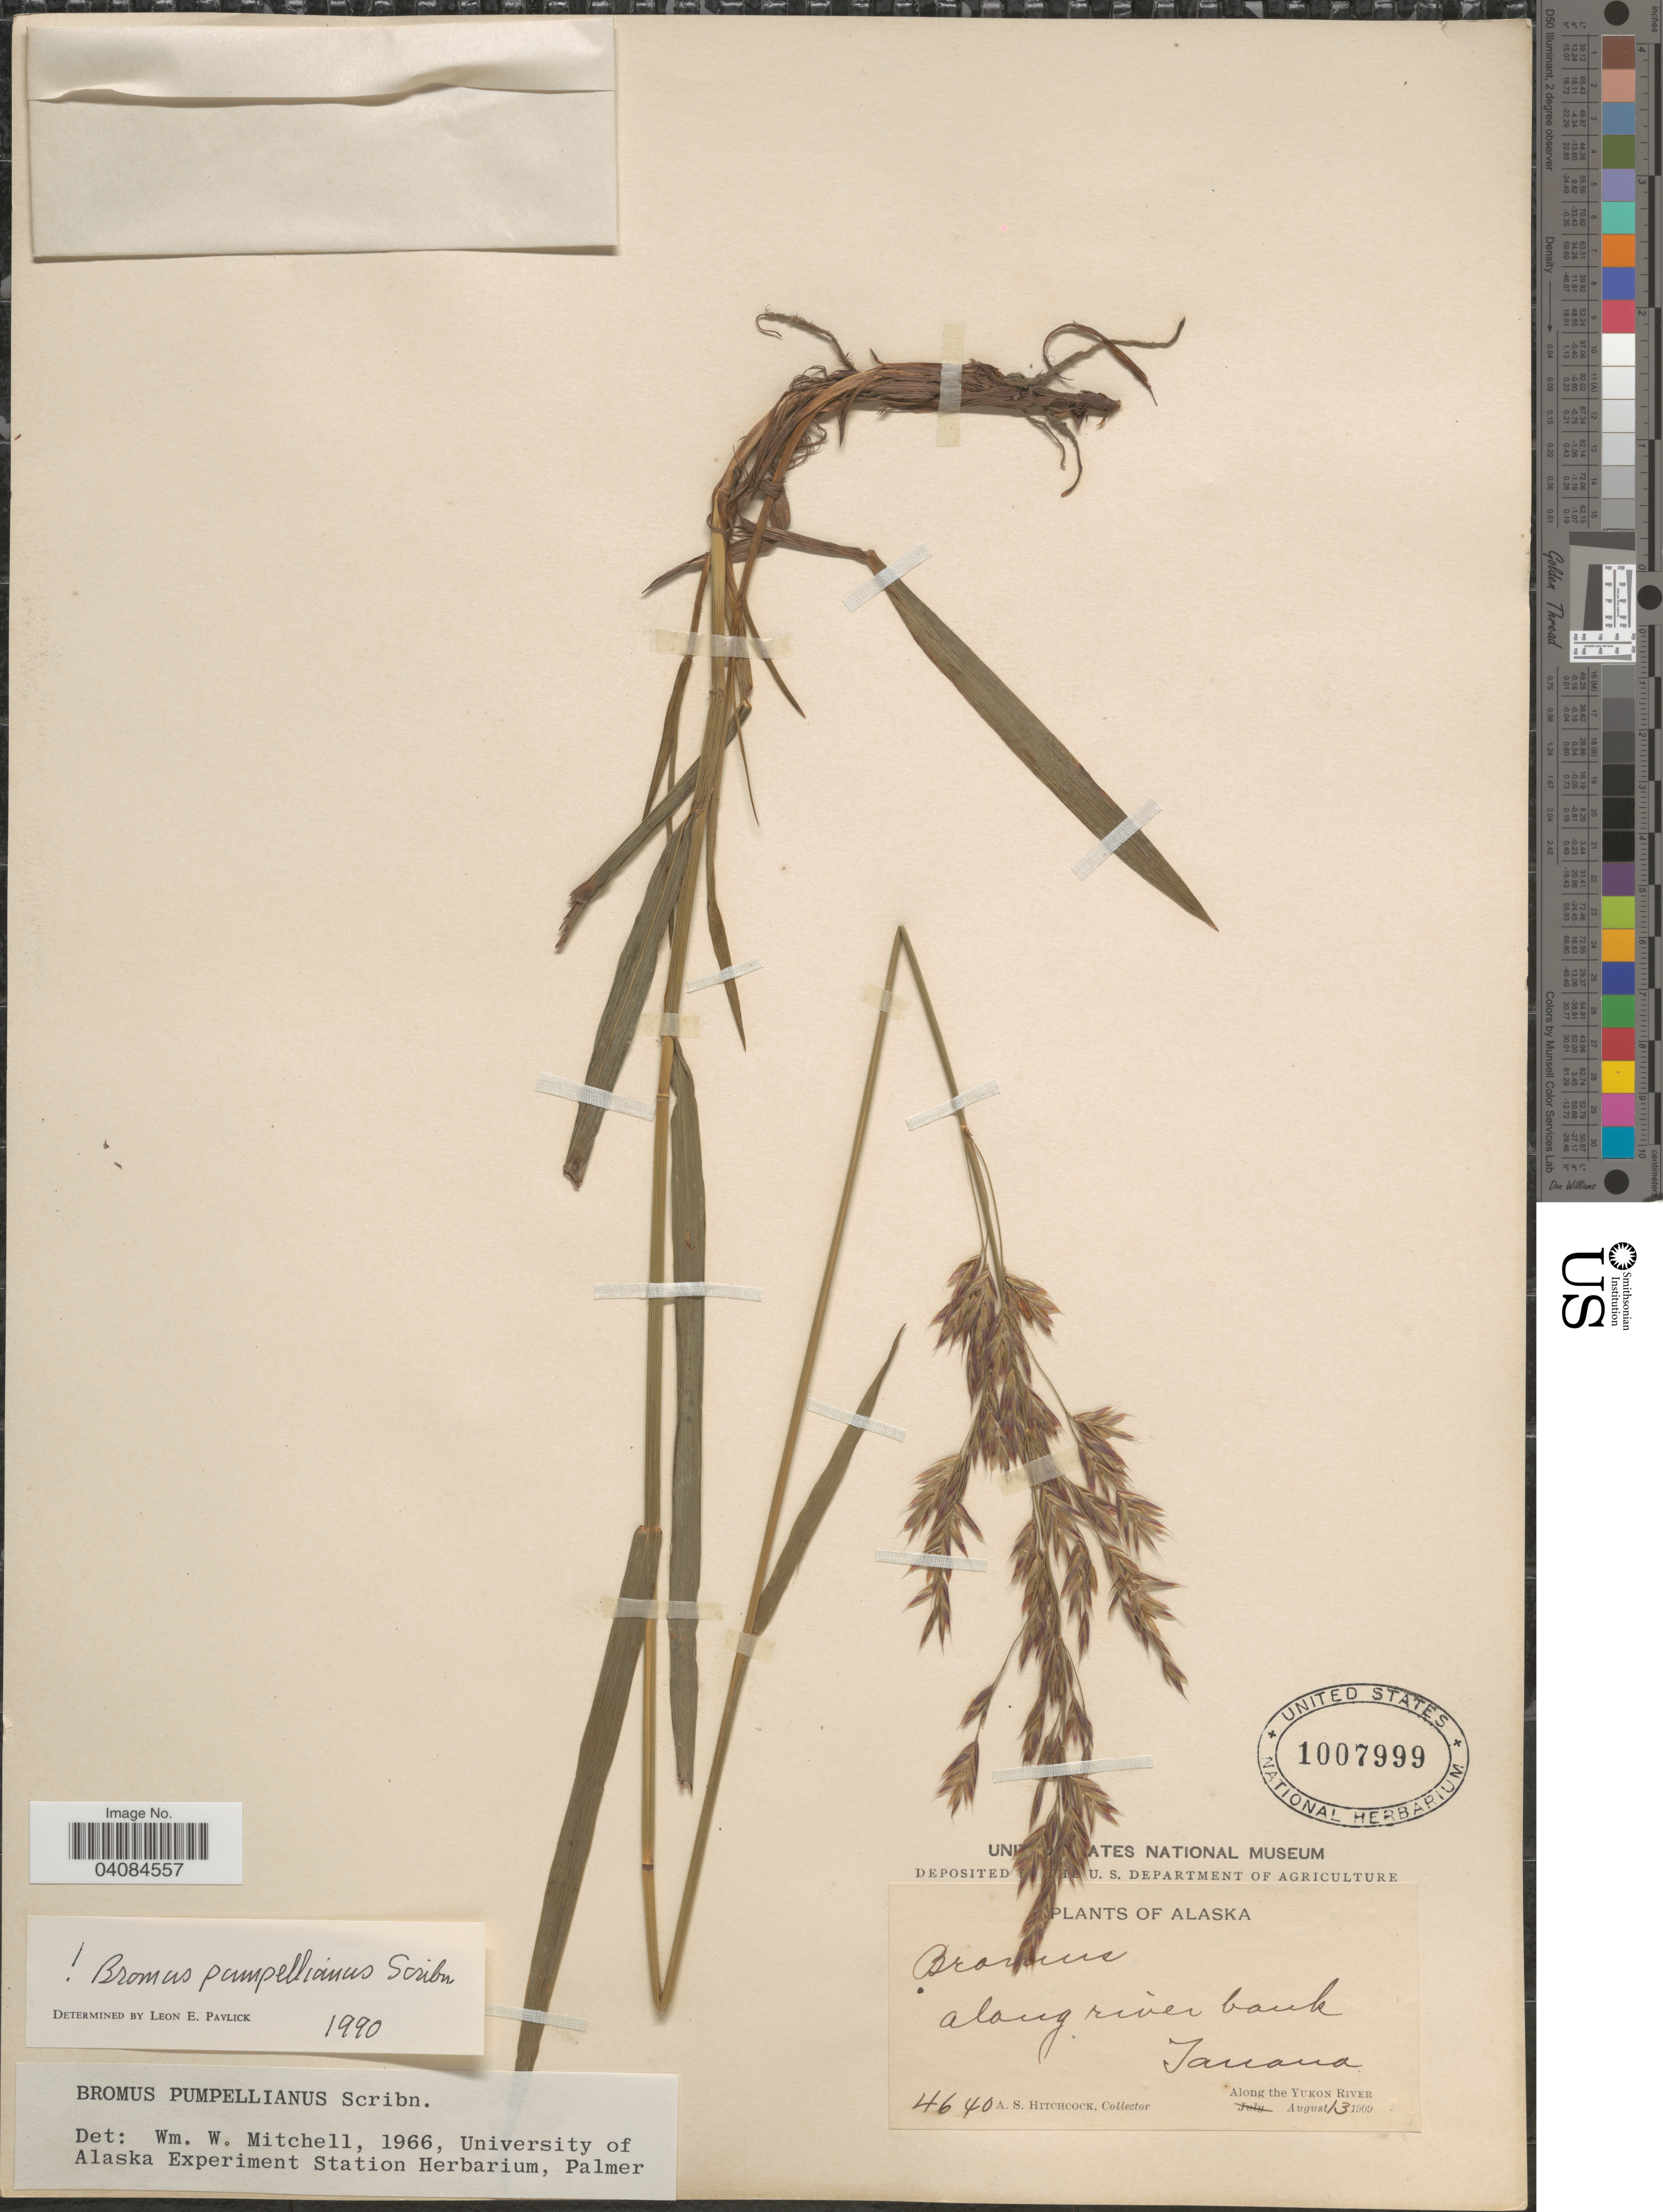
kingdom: Plantae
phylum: Tracheophyta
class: Liliopsida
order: Poales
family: Poaceae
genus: Bromus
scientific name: Bromus pumpellianus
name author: Scribn.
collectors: A. S. Hitchcock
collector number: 4640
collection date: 1909-08-13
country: United States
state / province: Alaska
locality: Along river bank. Tanana. Along the Yukon River.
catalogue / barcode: US 1007999